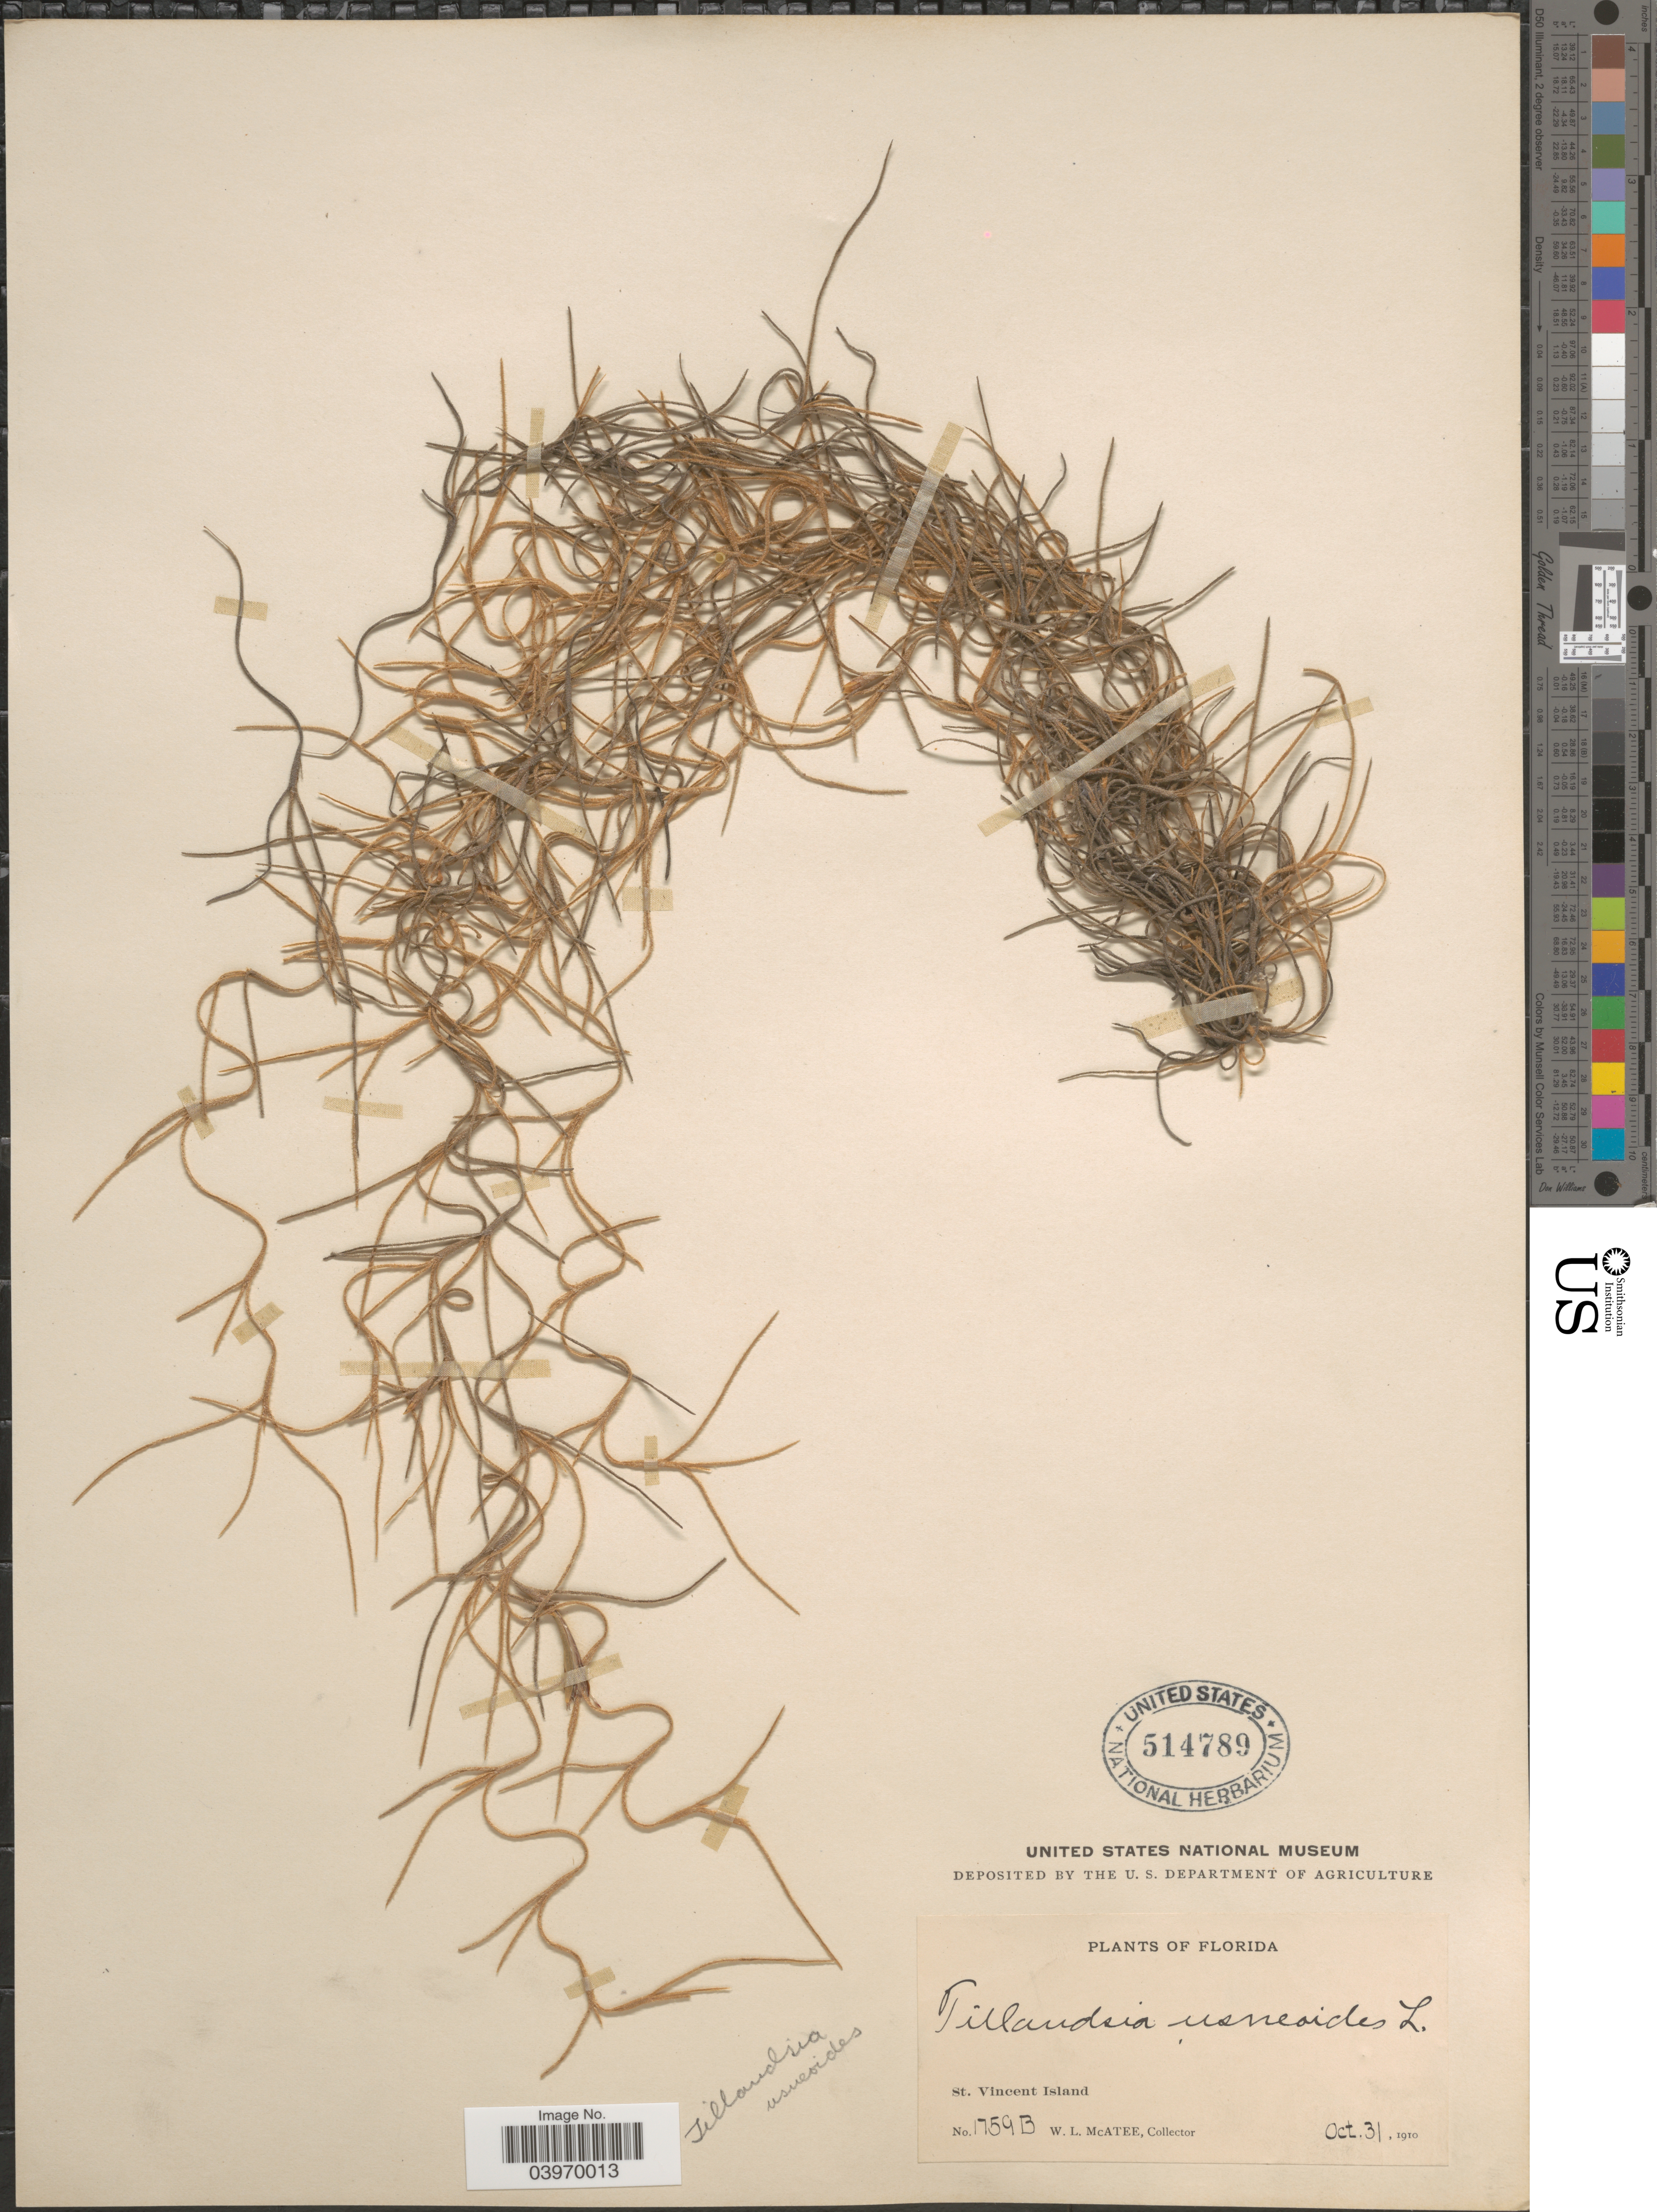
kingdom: Plantae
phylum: Tracheophyta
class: Liliopsida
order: Poales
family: Bromeliaceae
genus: Tillandsia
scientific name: Tillandsia usneoides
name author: (L.) L.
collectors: W. McAtee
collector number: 1759B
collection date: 1910-10-31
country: United States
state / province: Florida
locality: St. Vincent Island.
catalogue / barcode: US 514789